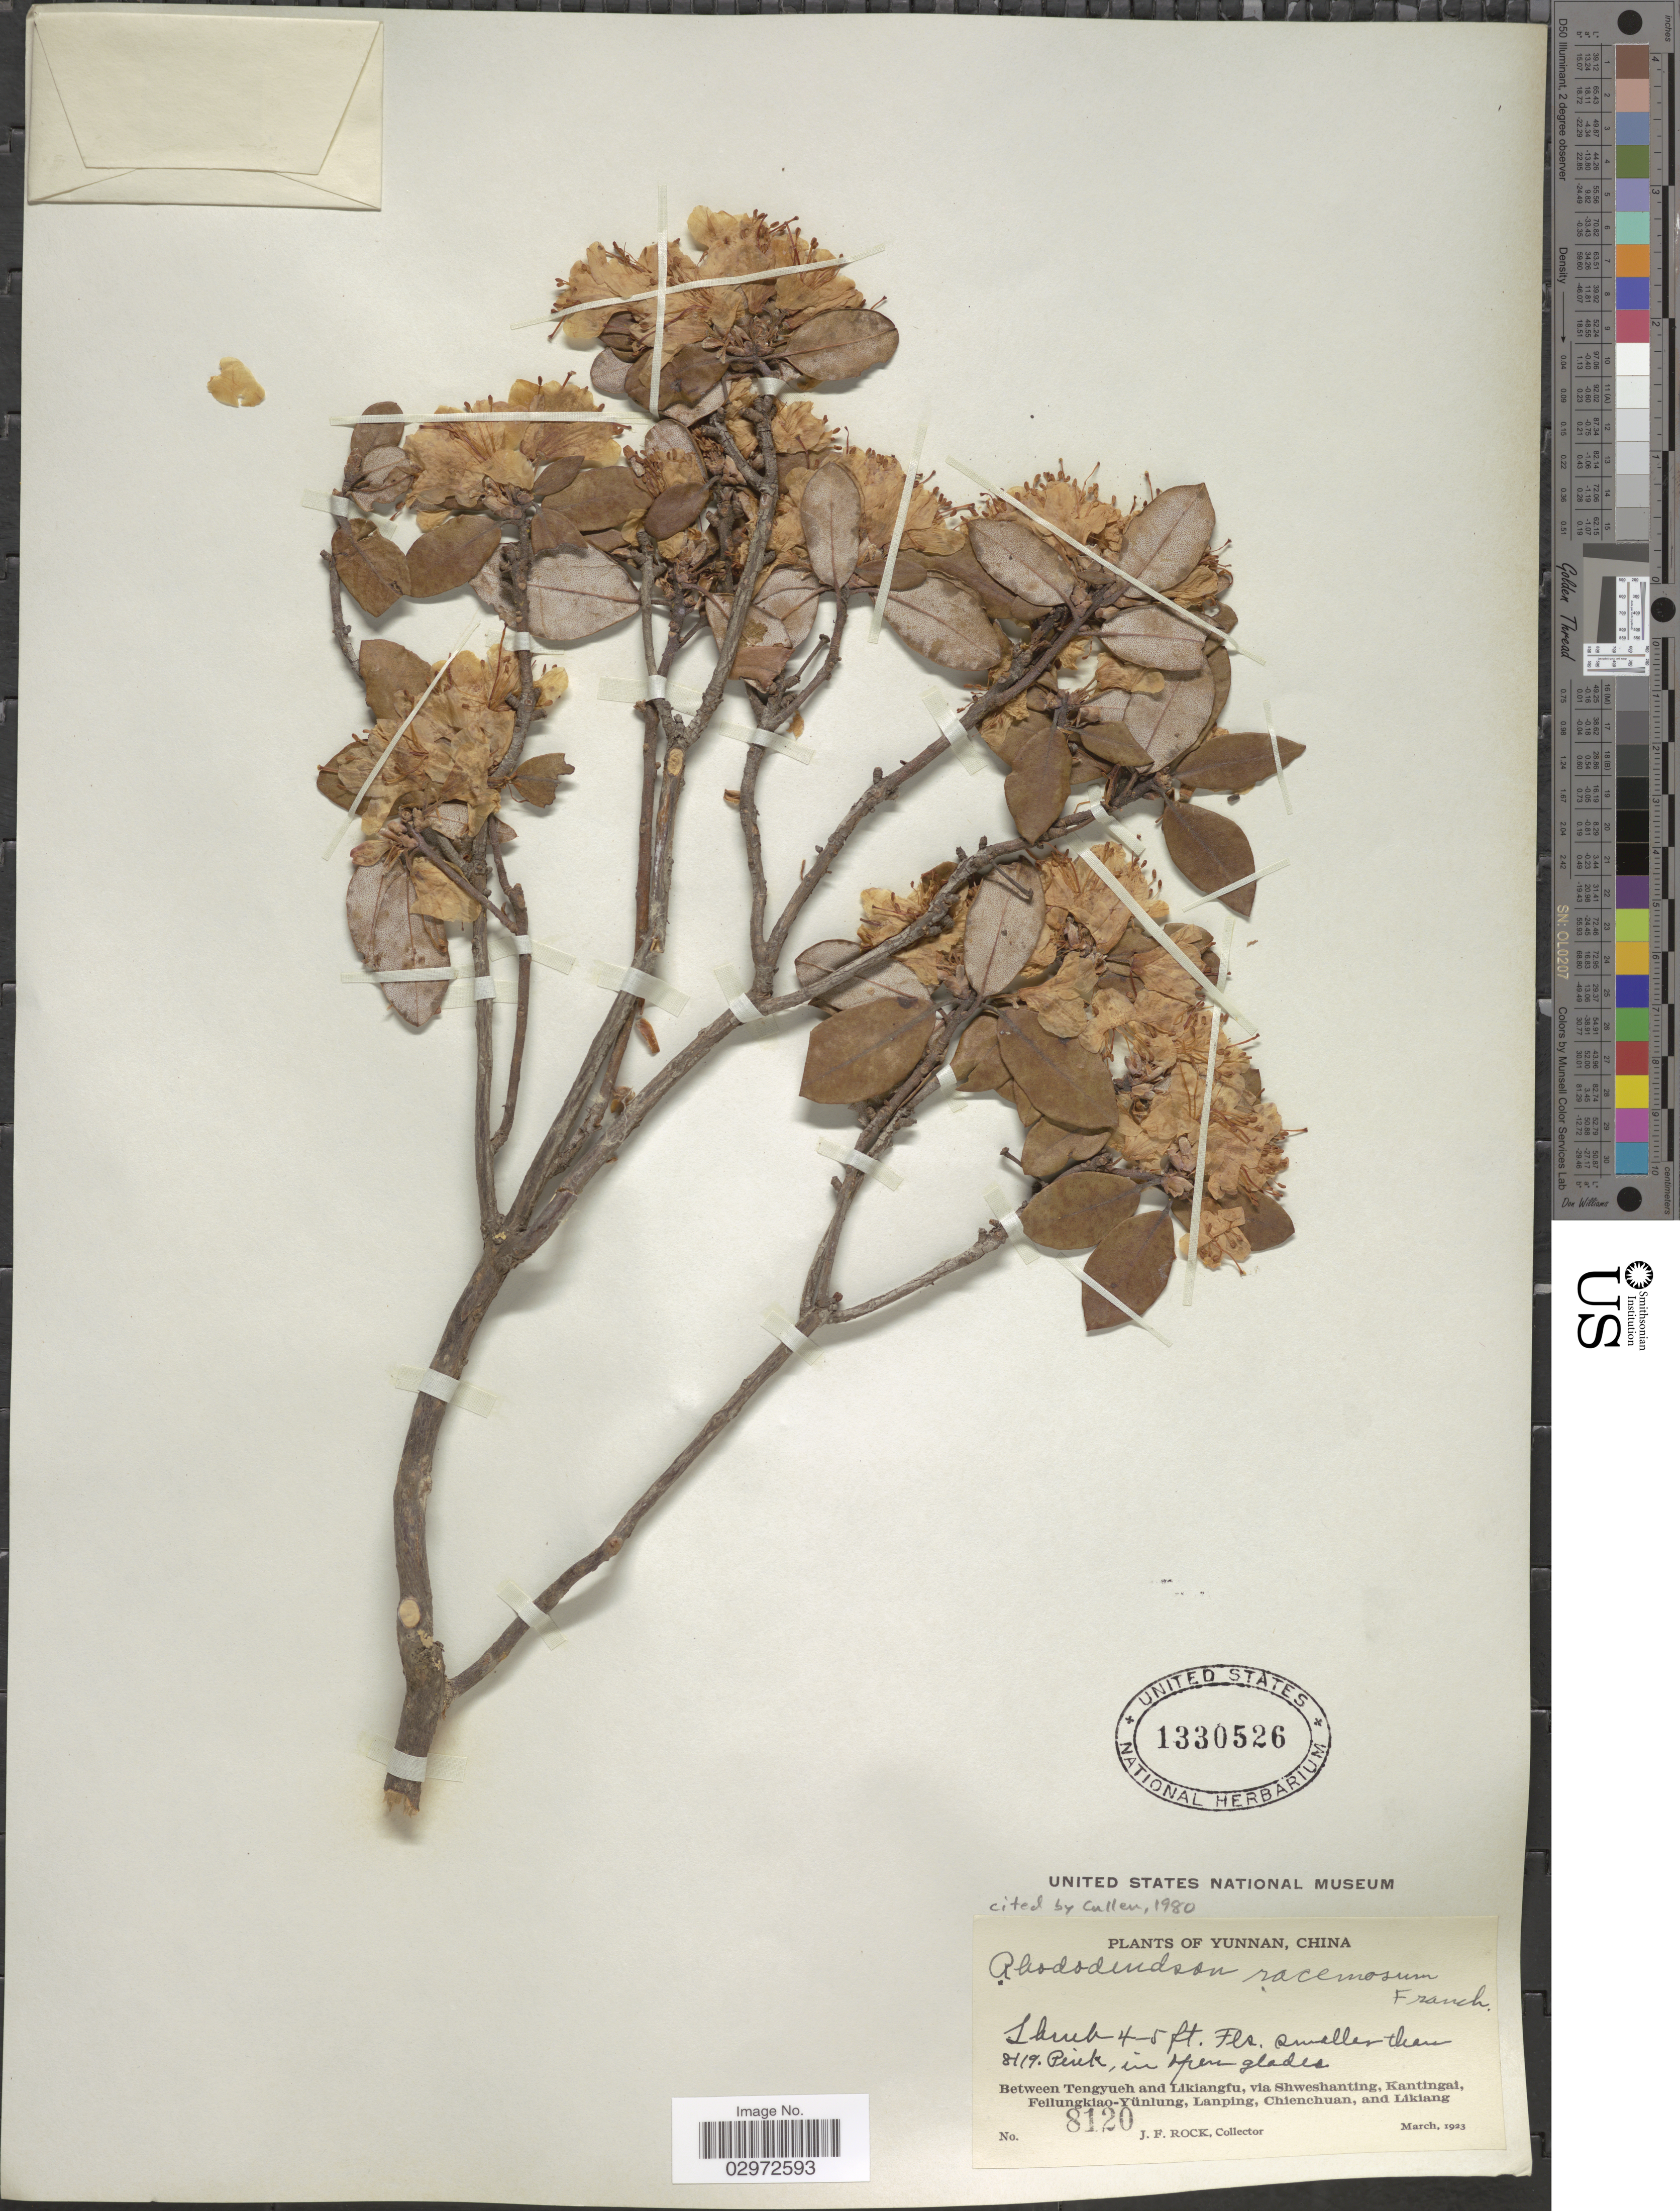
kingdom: Plantae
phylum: Tracheophyta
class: Magnoliopsida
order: Ericales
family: Ericaceae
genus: Rhododendron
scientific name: Rhododendron racemosum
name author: Franch.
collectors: J. Rock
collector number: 8120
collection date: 1923-03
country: China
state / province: Yunnan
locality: Between Tengyueh and Likiangfu, via Shweshanting, Kantingai, Feilungkiao-Yünlung, Lanping, Chienchuan, and Likiang.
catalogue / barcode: US 1330526